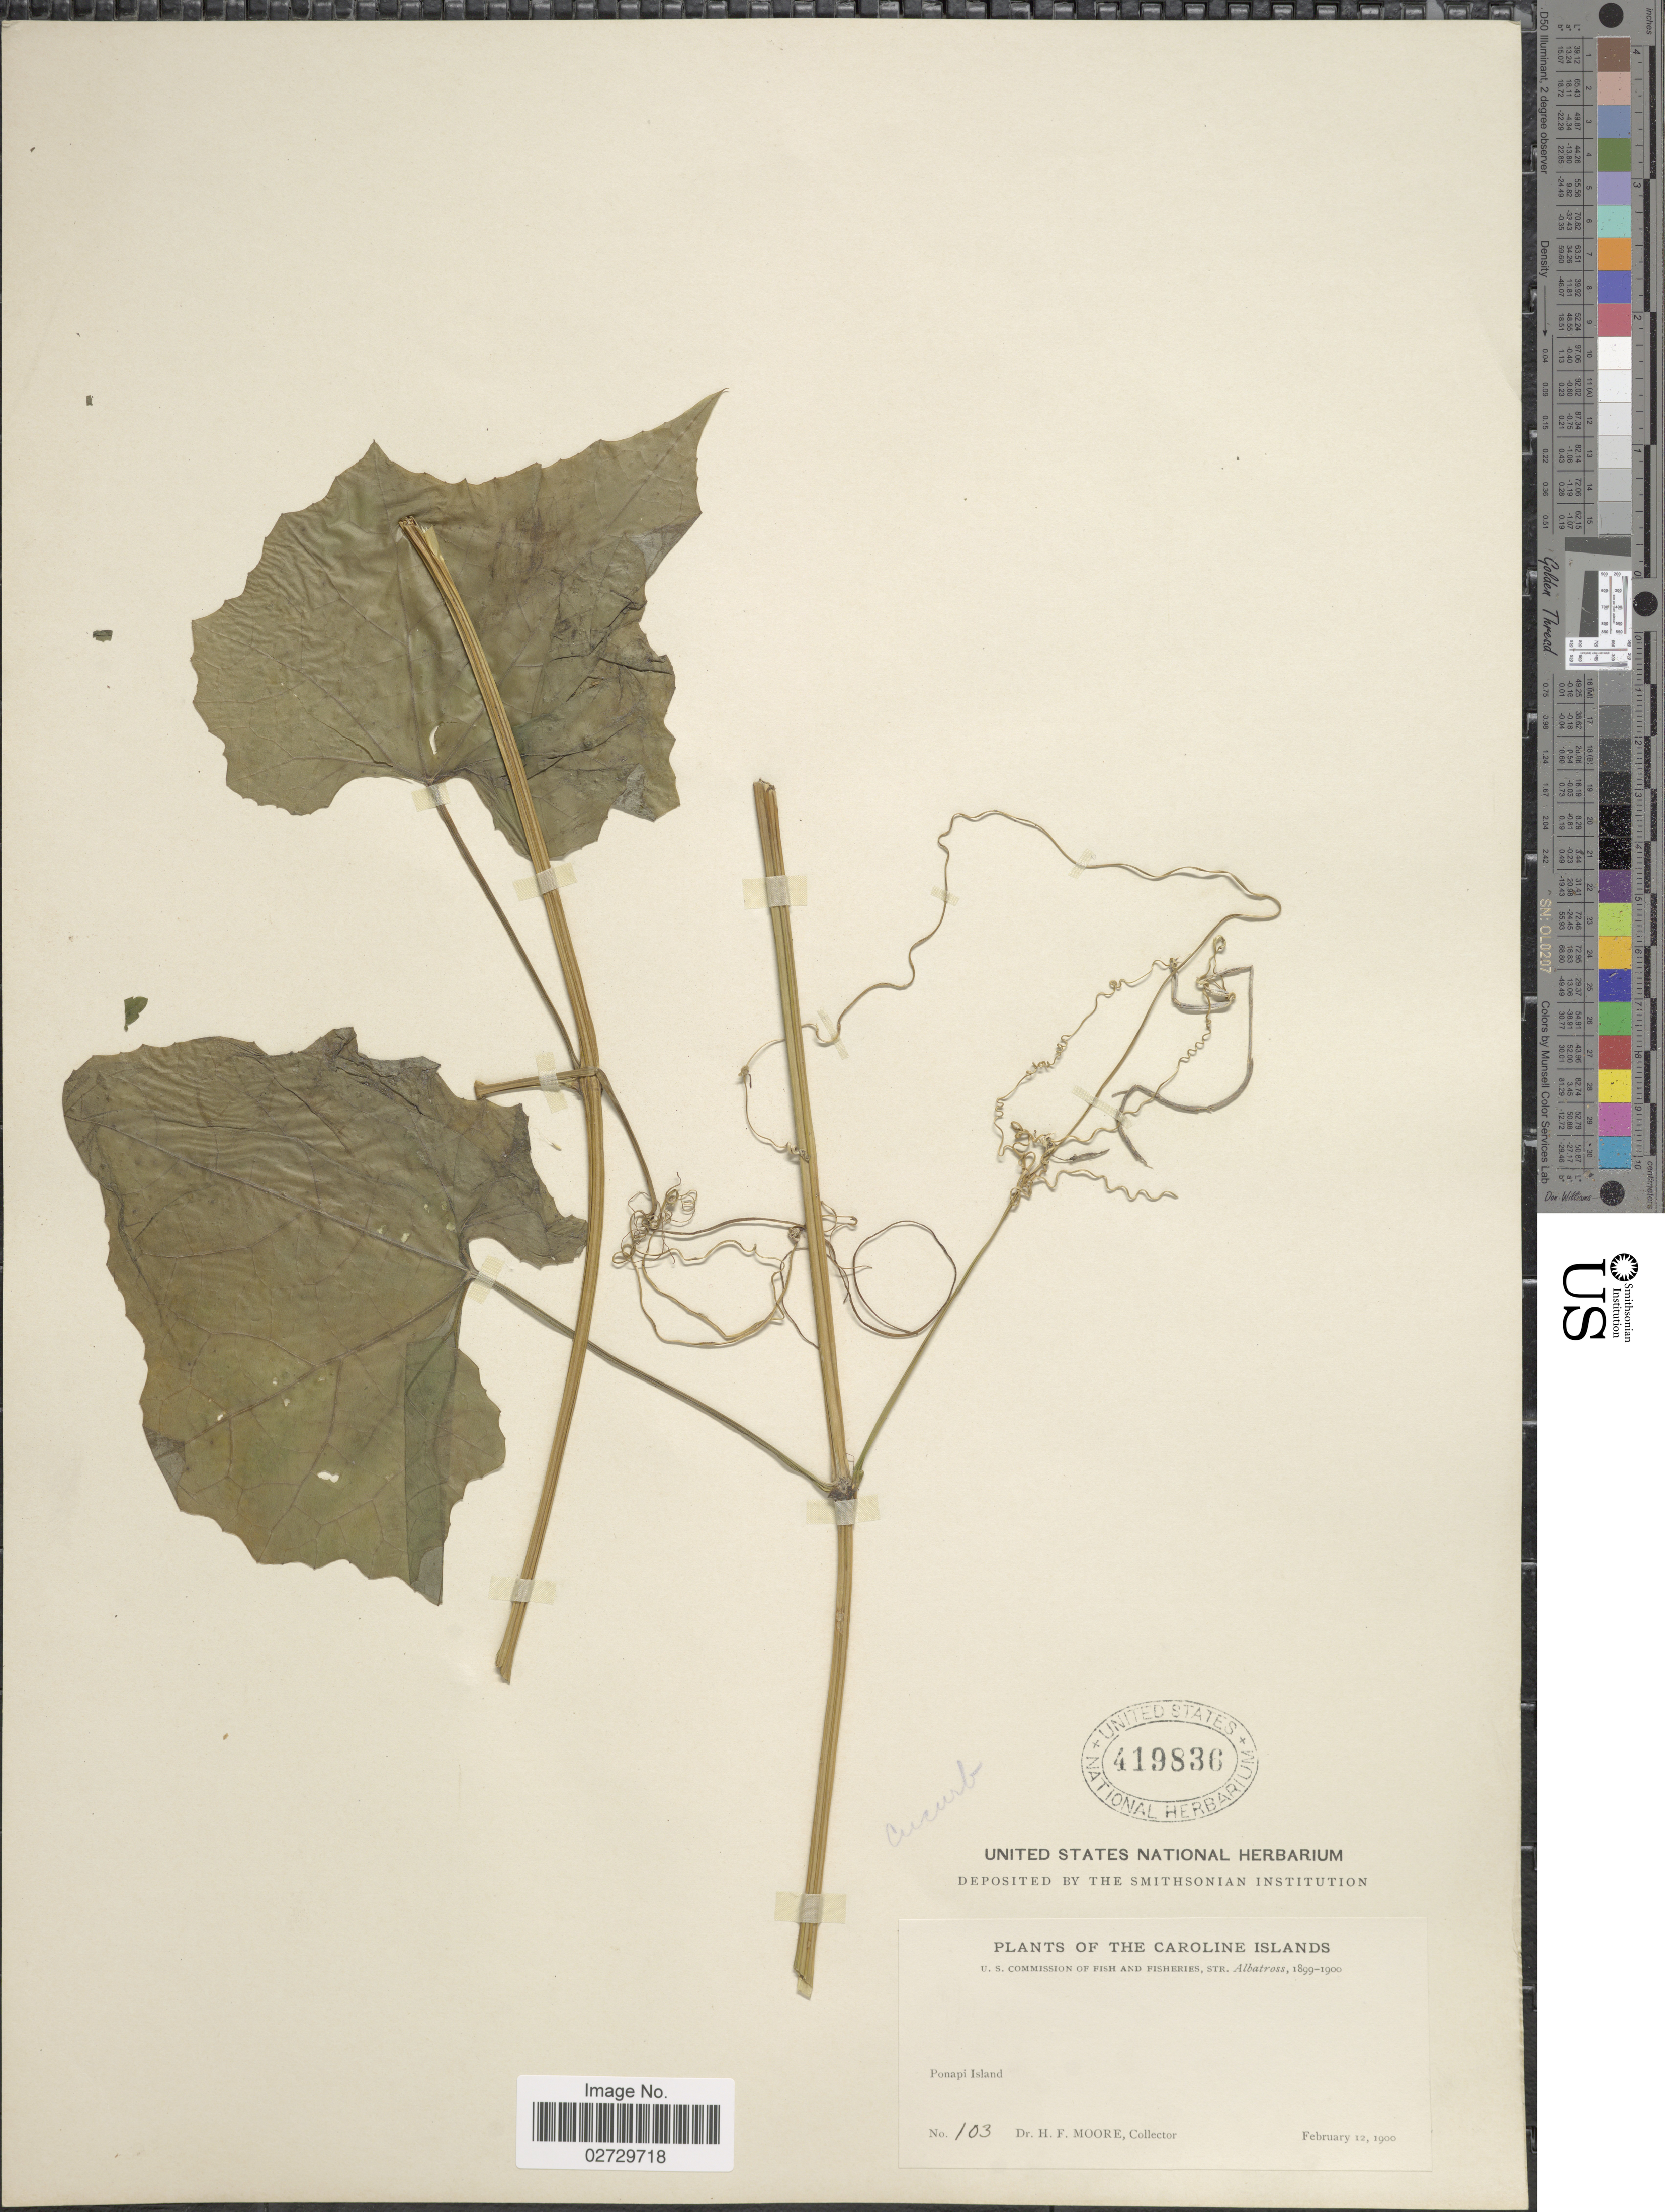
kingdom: Plantae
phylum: Tracheophyta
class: Magnoliopsida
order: Cucurbitales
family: Cucurbitaceae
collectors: H. F. Moore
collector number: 103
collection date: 1900-02-12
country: Micronesia, Federated States of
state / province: Pohnpei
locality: The Caroline Islands. Ponapi Island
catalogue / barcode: US 419836